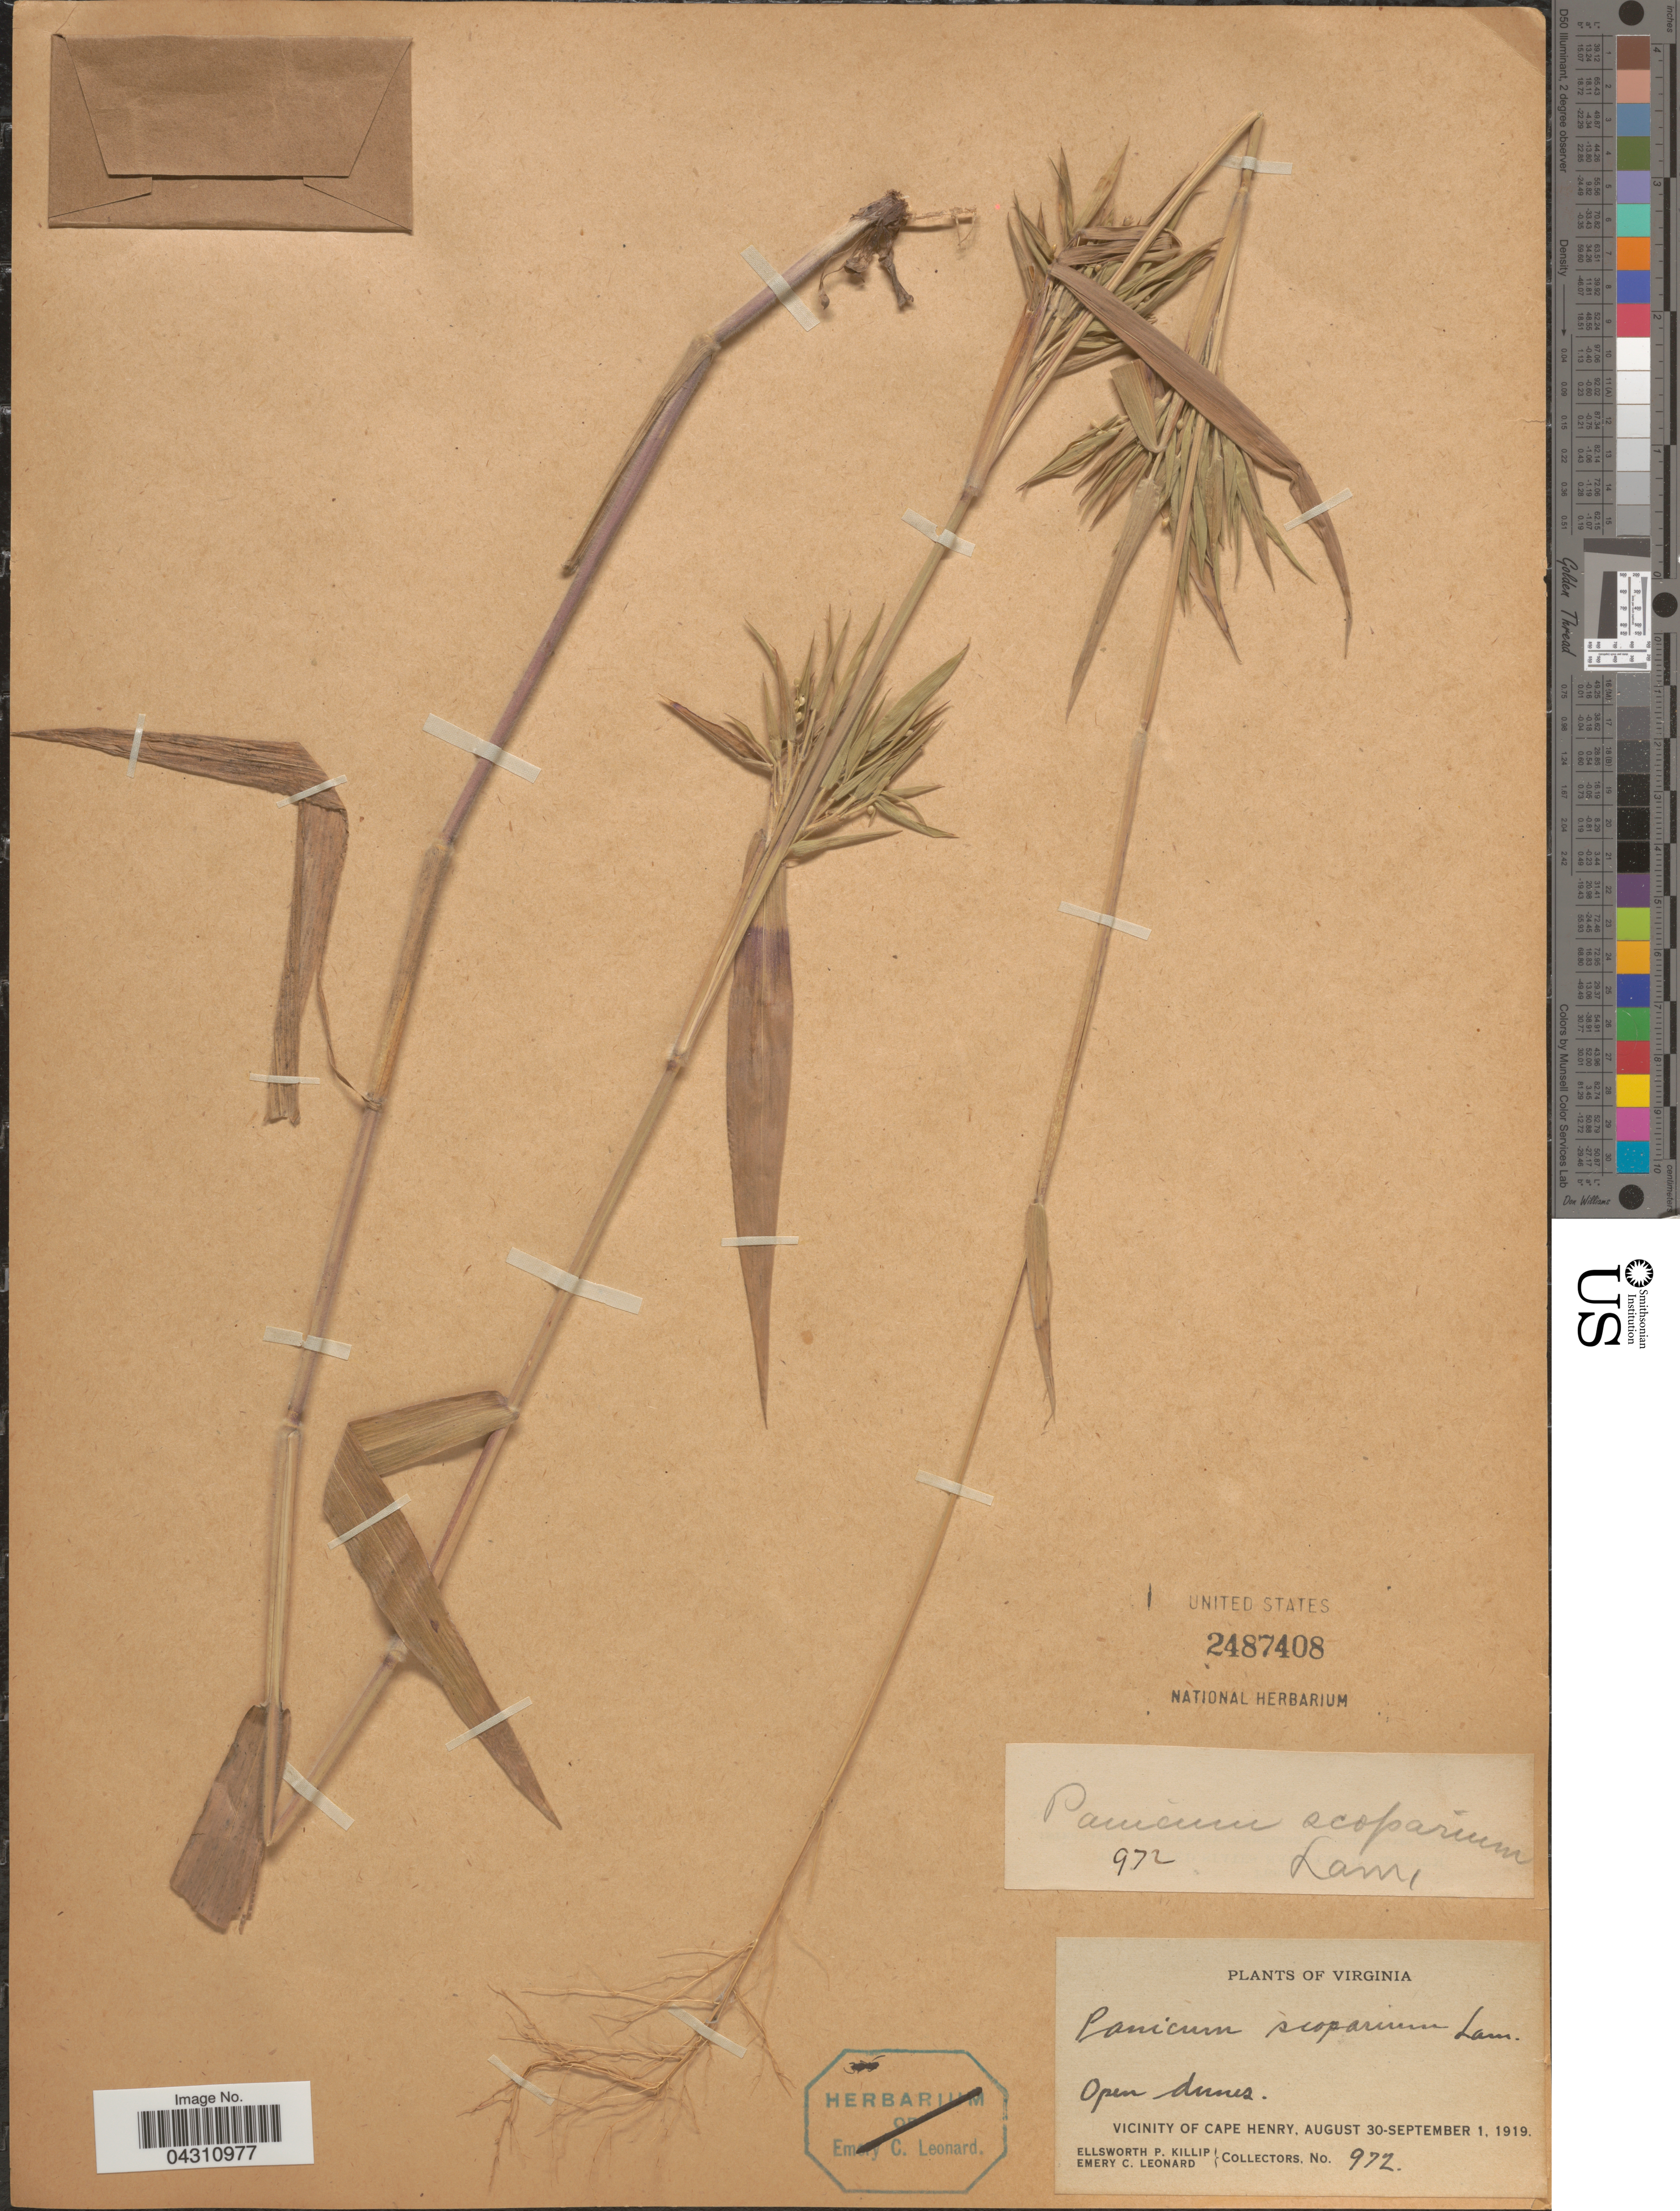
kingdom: Plantae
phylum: Tracheophyta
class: Liliopsida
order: Poales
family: Poaceae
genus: Dichanthelium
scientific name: Dichanthelium scoparium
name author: (Lam.) Gould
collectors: E. P. Killip & E. C. Leonard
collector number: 972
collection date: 1919-08-30/1919-09-01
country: United States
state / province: Virginia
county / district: City of Virginia Beach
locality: Vicinity of Cape Henry.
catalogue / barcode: US 2487408